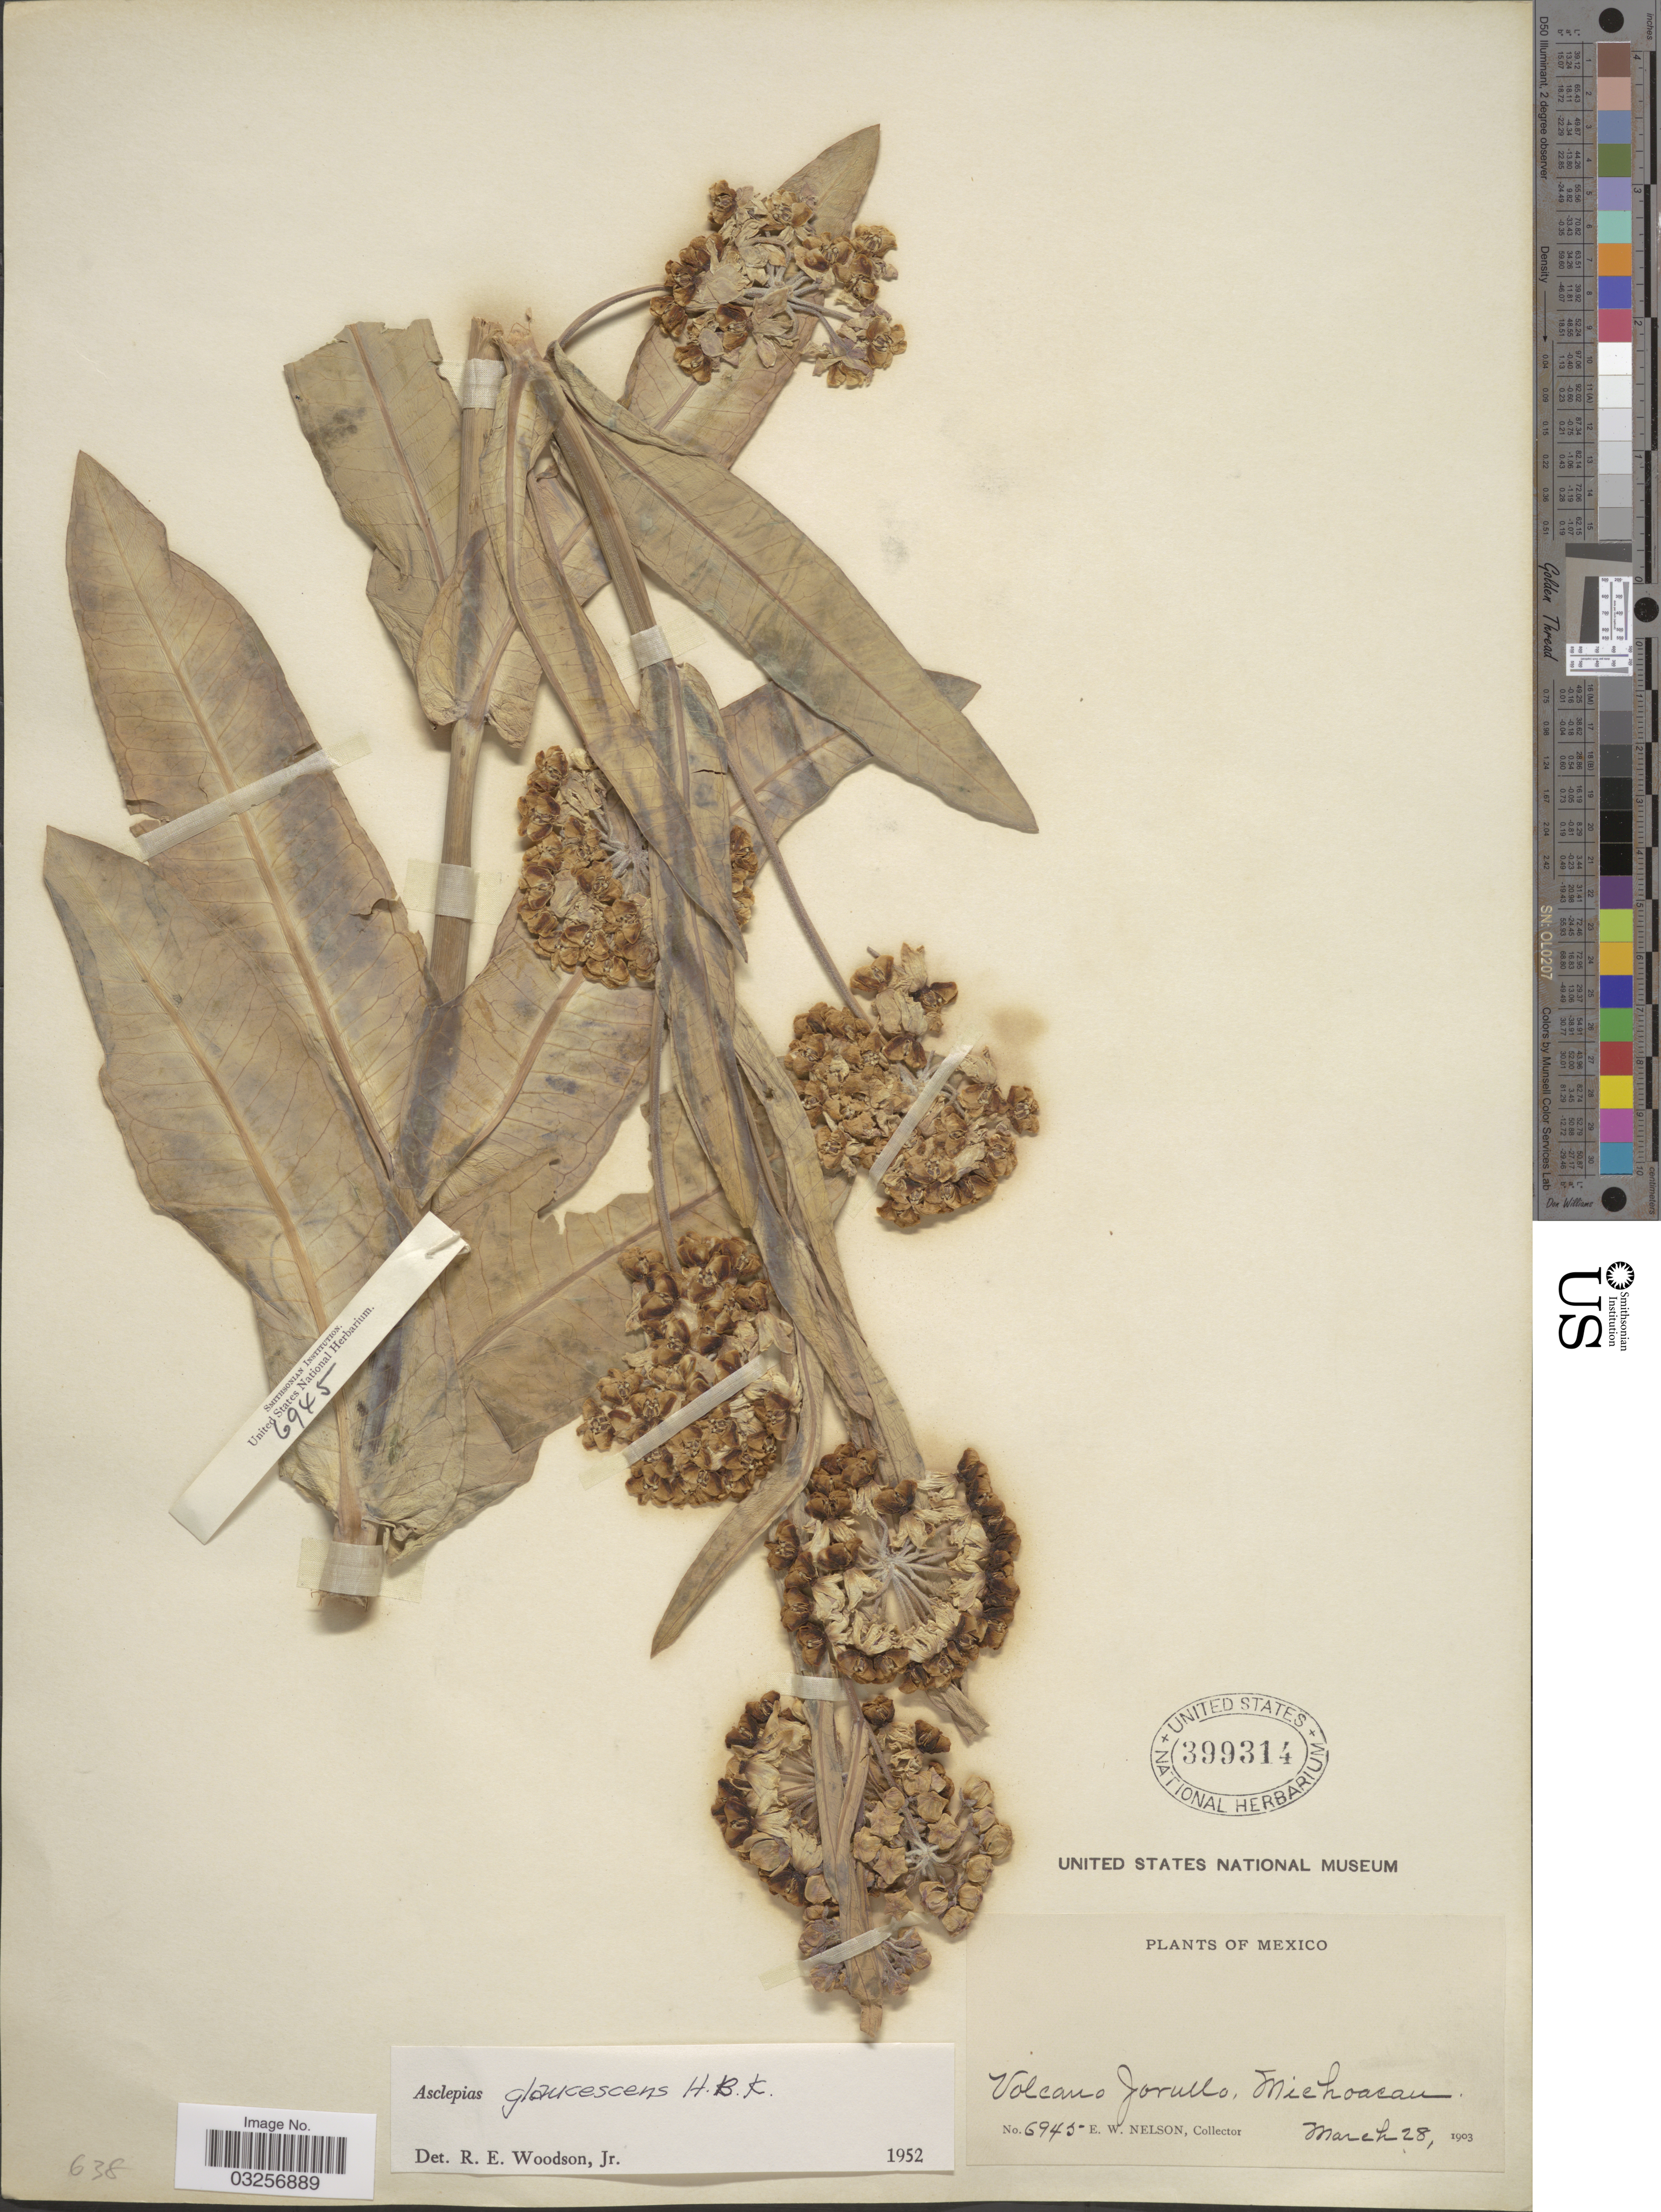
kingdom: Plantae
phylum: Tracheophyta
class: Magnoliopsida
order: Gentianales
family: Apocynaceae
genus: Asclepias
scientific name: Asclepias glaucescens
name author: Kunth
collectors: E. W. Nelson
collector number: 6945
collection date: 1903-03-28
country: Mexico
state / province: Michoacán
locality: Volcano Jorullo.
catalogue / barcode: US 399314